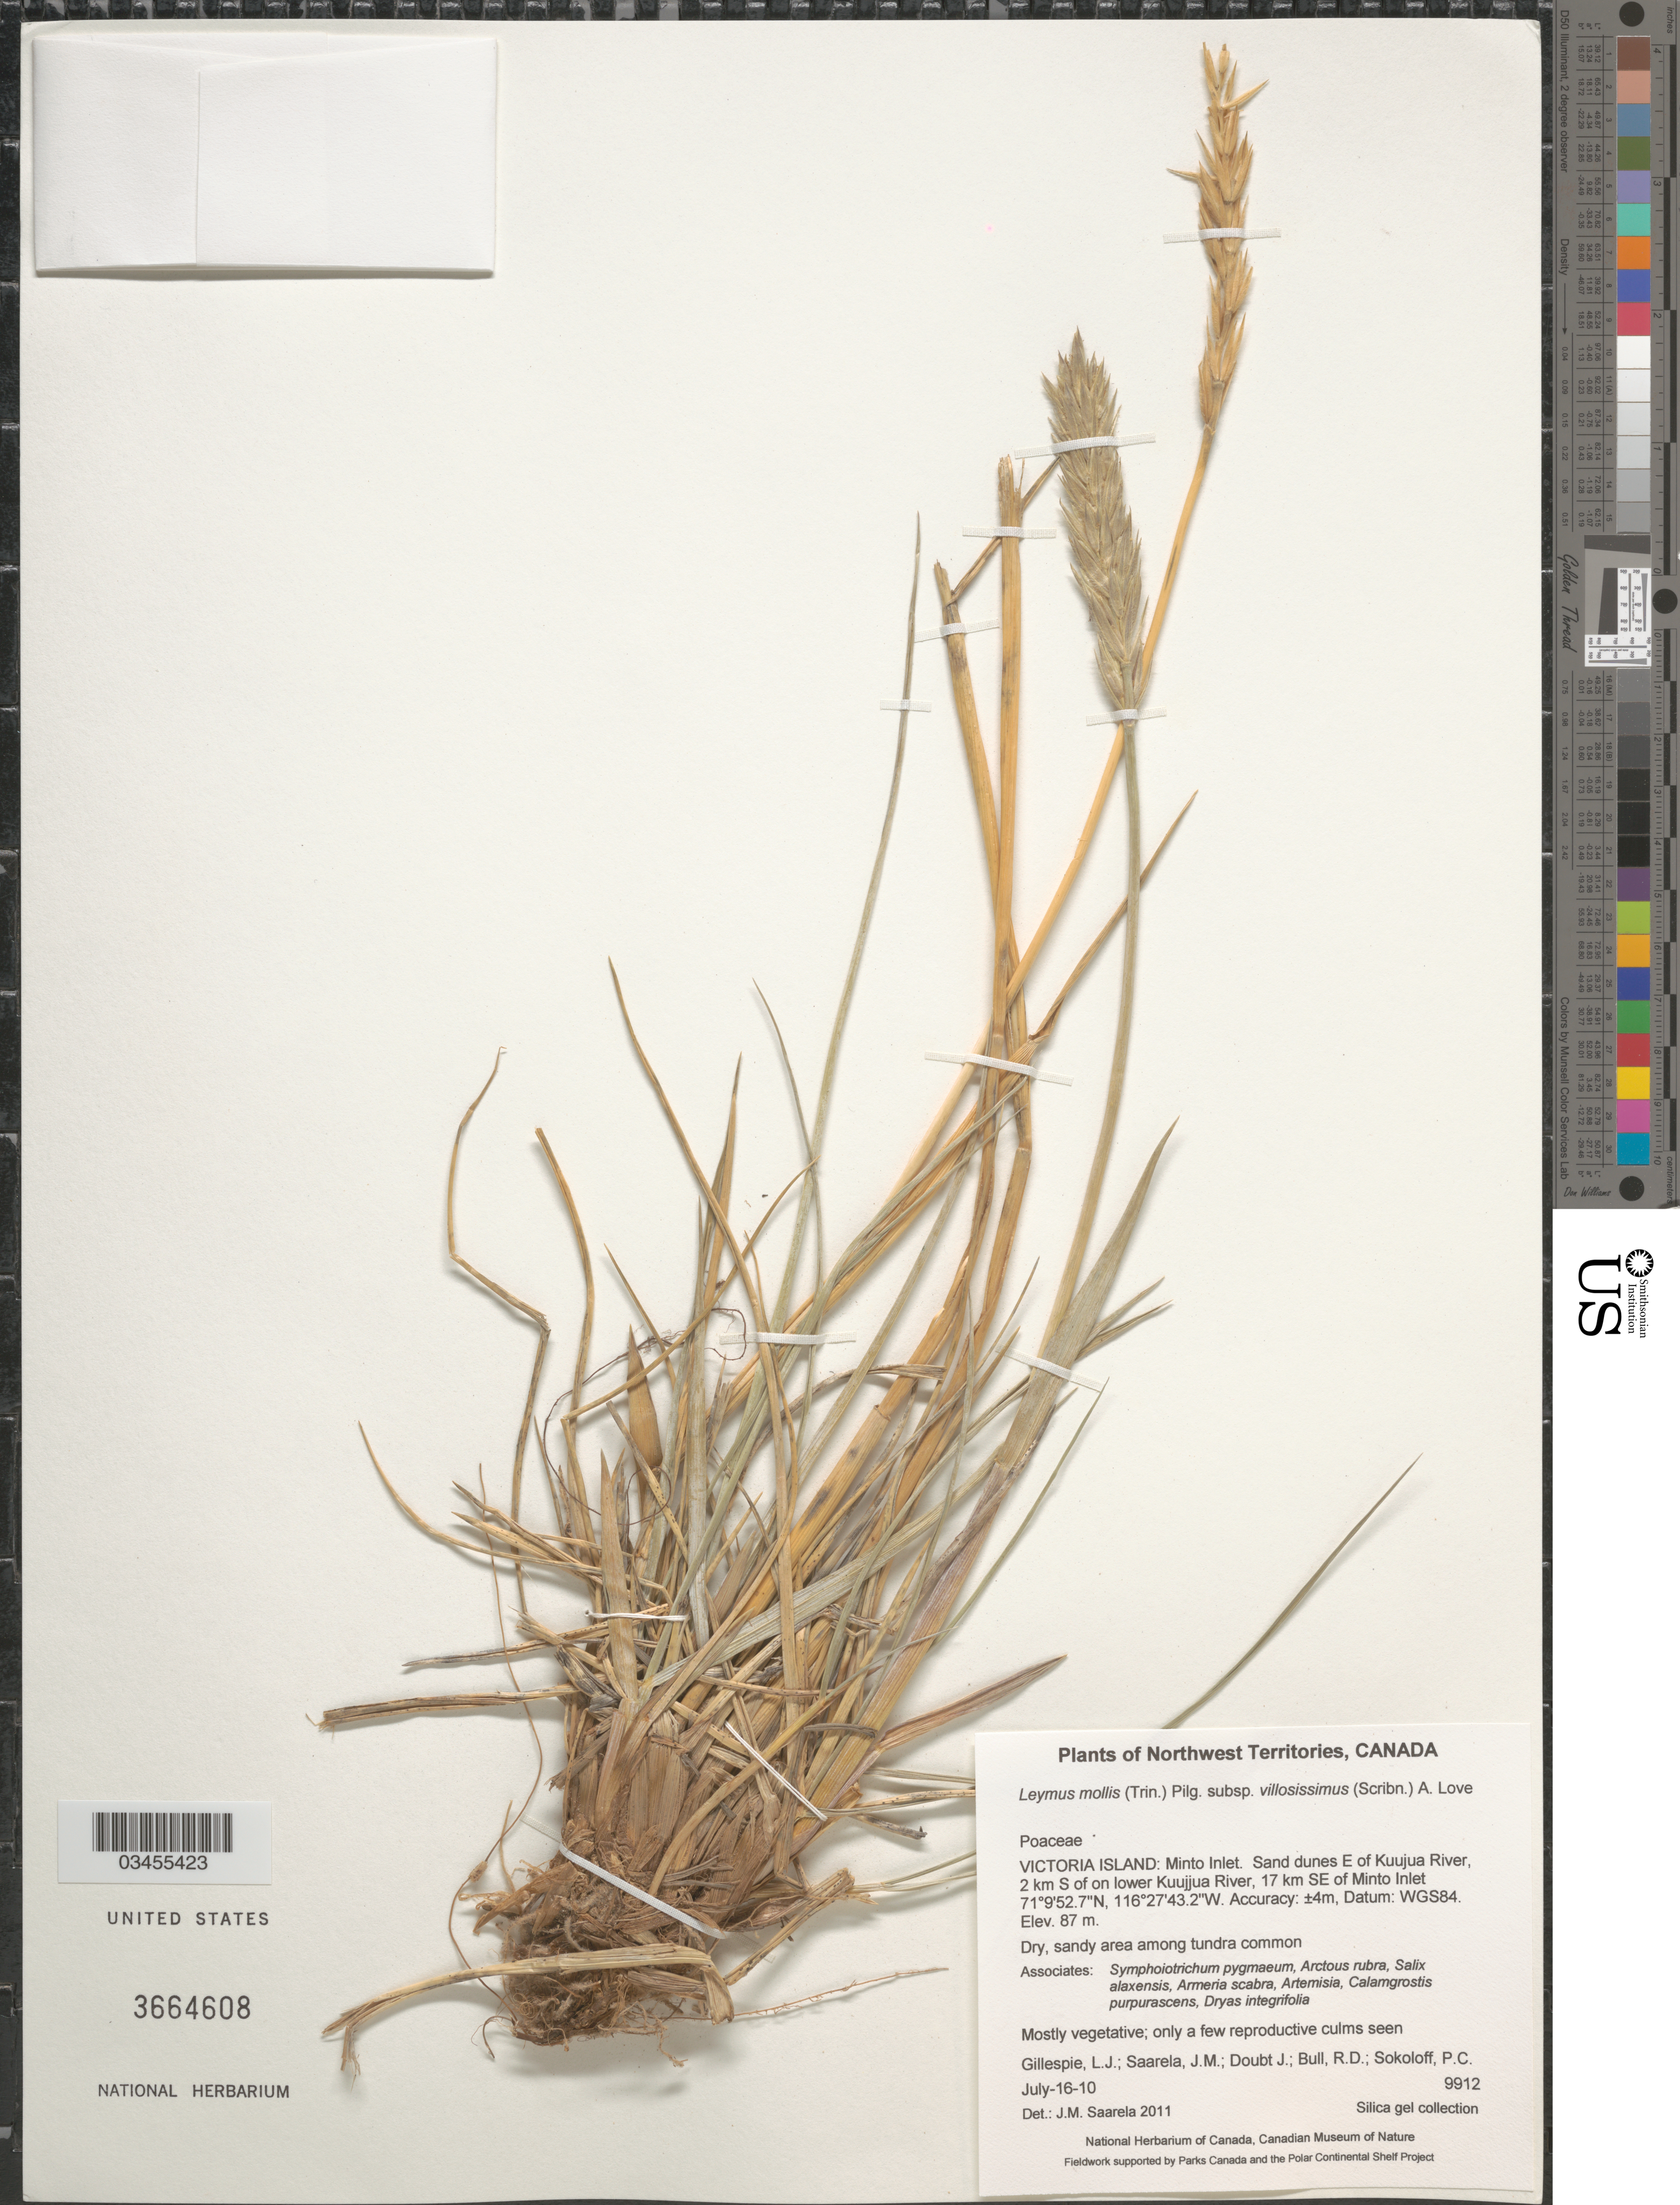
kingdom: Plantae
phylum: Tracheophyta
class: Liliopsida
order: Poales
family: Poaceae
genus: Leymus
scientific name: Leymus mollis subsp. villosissimus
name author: (Scribn.) Á. Löve & D. Löve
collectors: L. Gillespie, J. Saarela, J. Doubt, R. Bull & P. Sokoloff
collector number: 9912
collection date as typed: Transcribed d/m/y: 16/7/10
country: Canada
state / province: Northwest Territories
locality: Victoria Island: Minto Inlet. Sand dunes E of Kuujua River, 2 km S of on lower Kuujjua River, 17 km SE of Minto Inlet. Datum: WGS84.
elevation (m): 87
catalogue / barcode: US 3664608